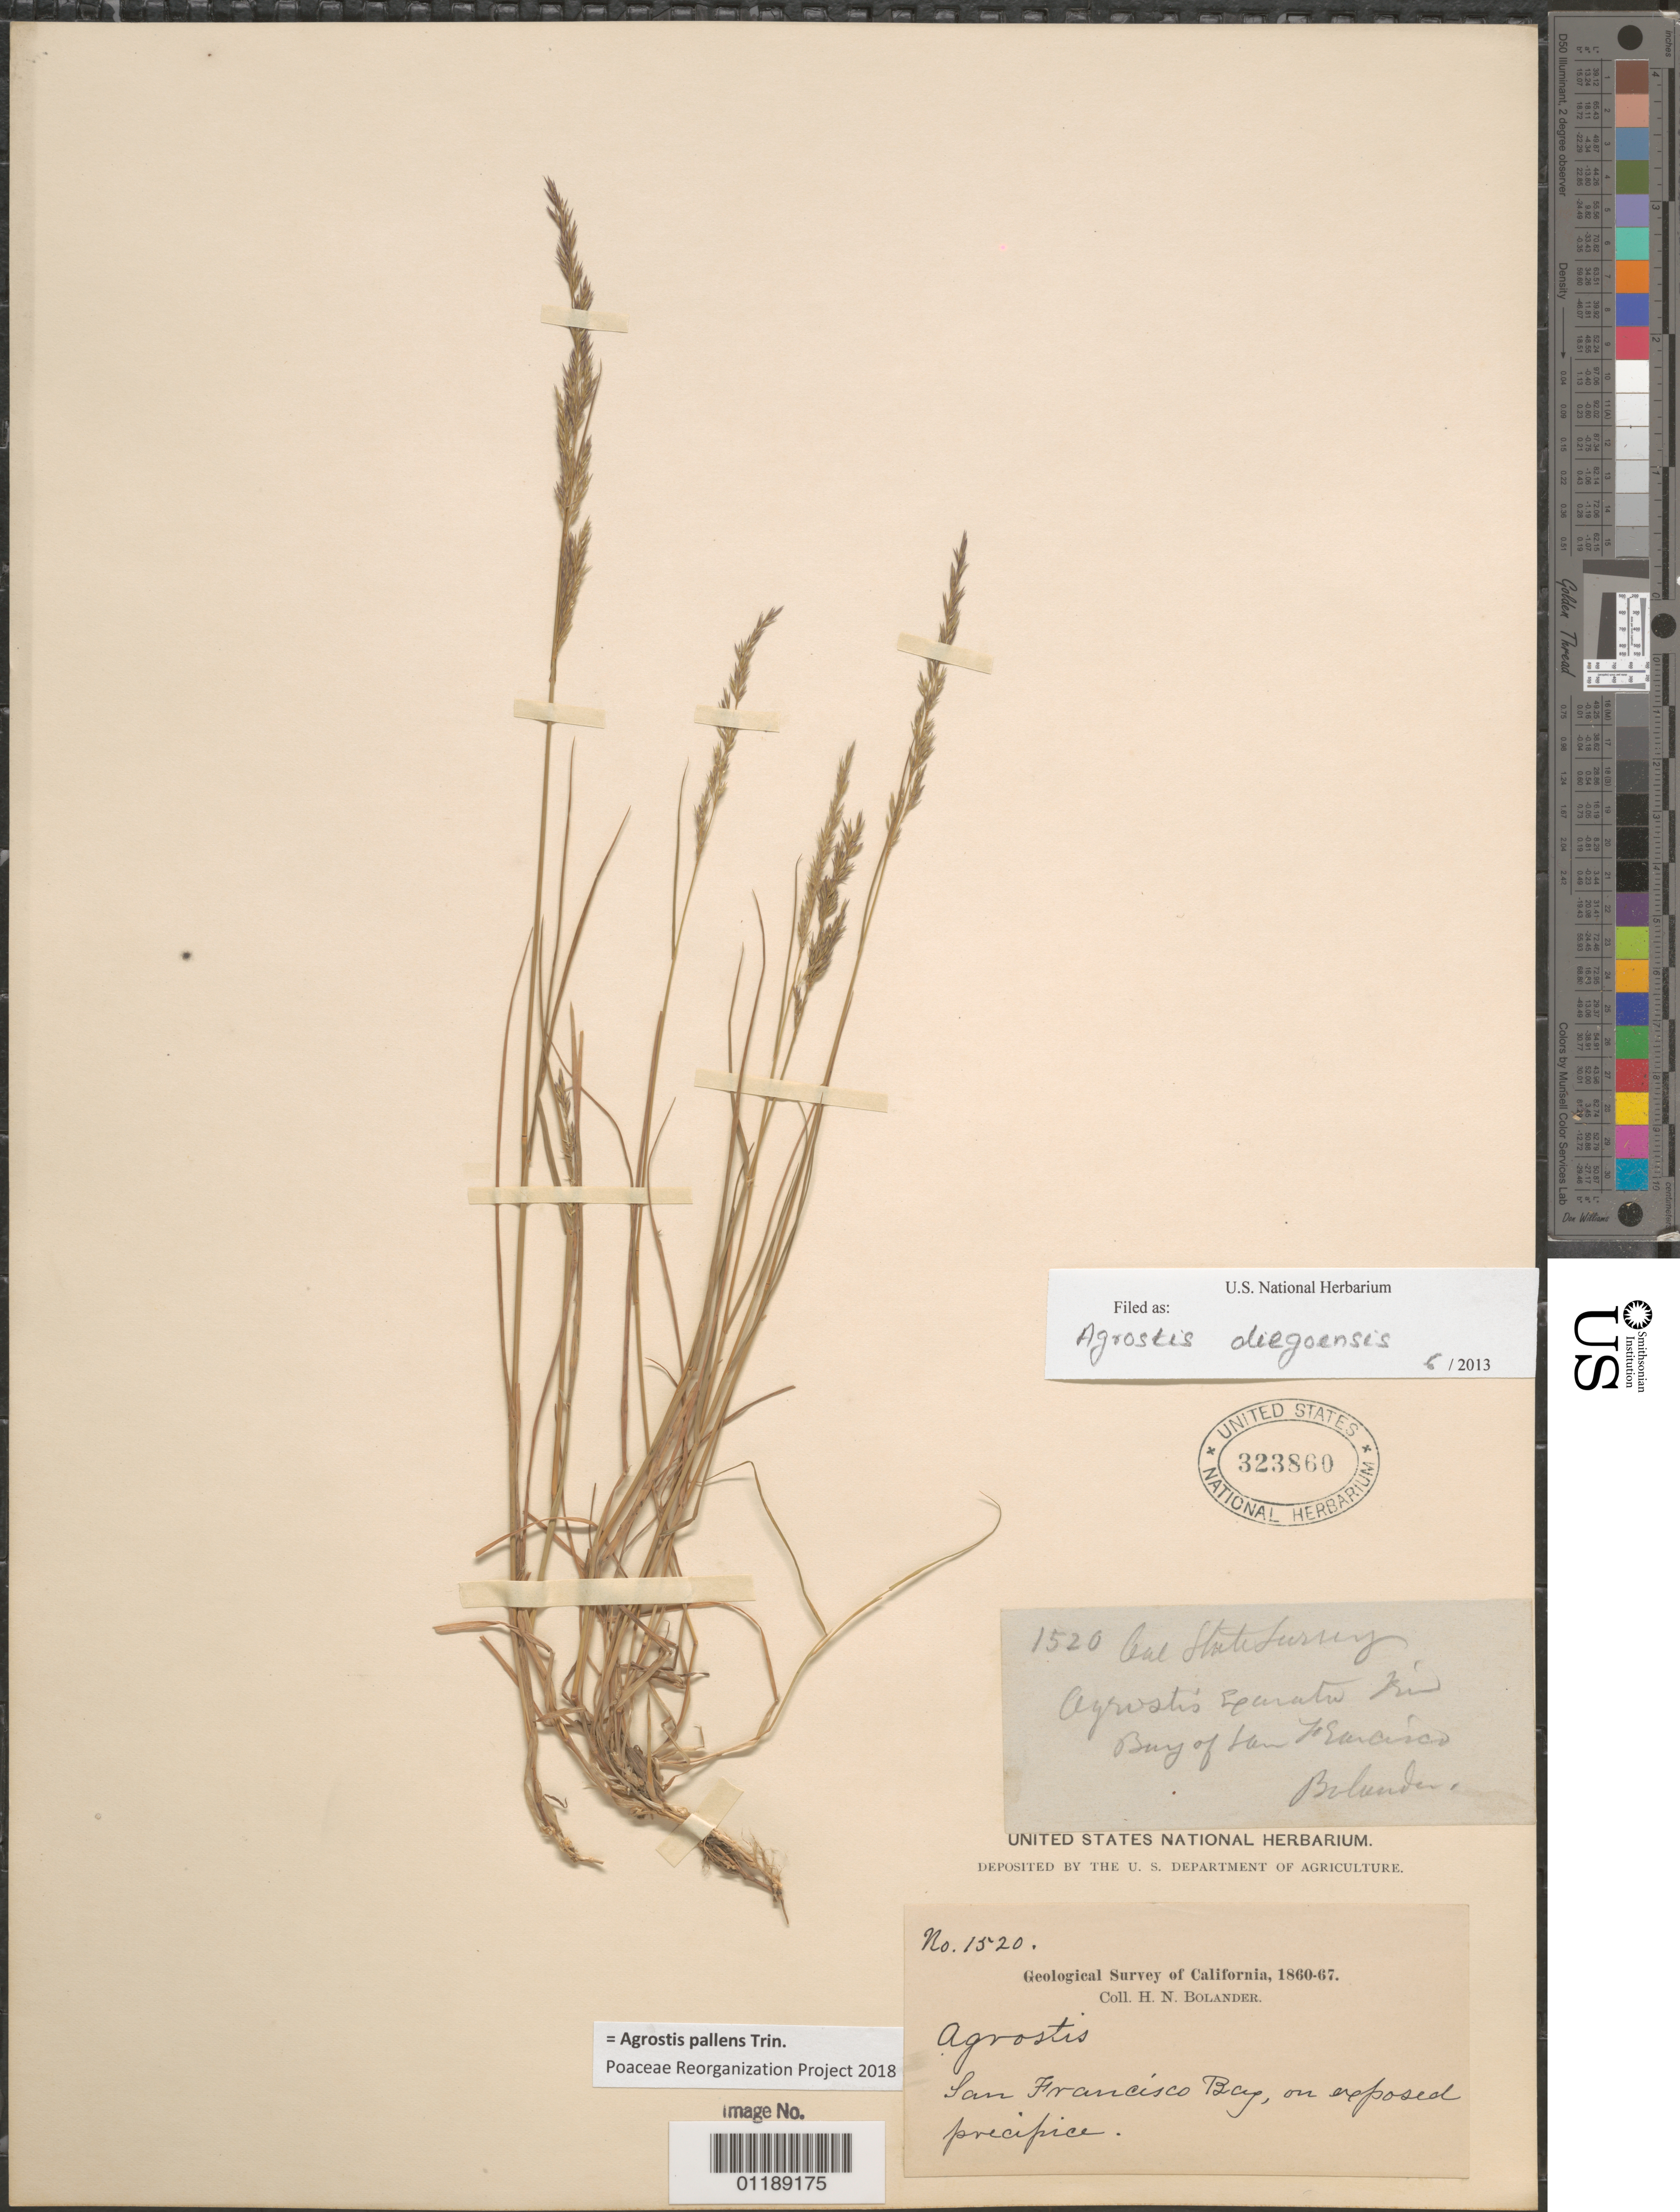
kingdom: Plantae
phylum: Tracheophyta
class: Liliopsida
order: Poales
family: Poaceae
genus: Agrostis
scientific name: Agrostis pallens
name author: Trin.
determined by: Poaceae Reorganization Project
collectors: H. Bolander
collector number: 1520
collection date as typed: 1860 to -- --- 1867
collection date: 1860/1867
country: United States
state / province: California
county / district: San Francisco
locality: San Francisco Bay.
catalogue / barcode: US 323860